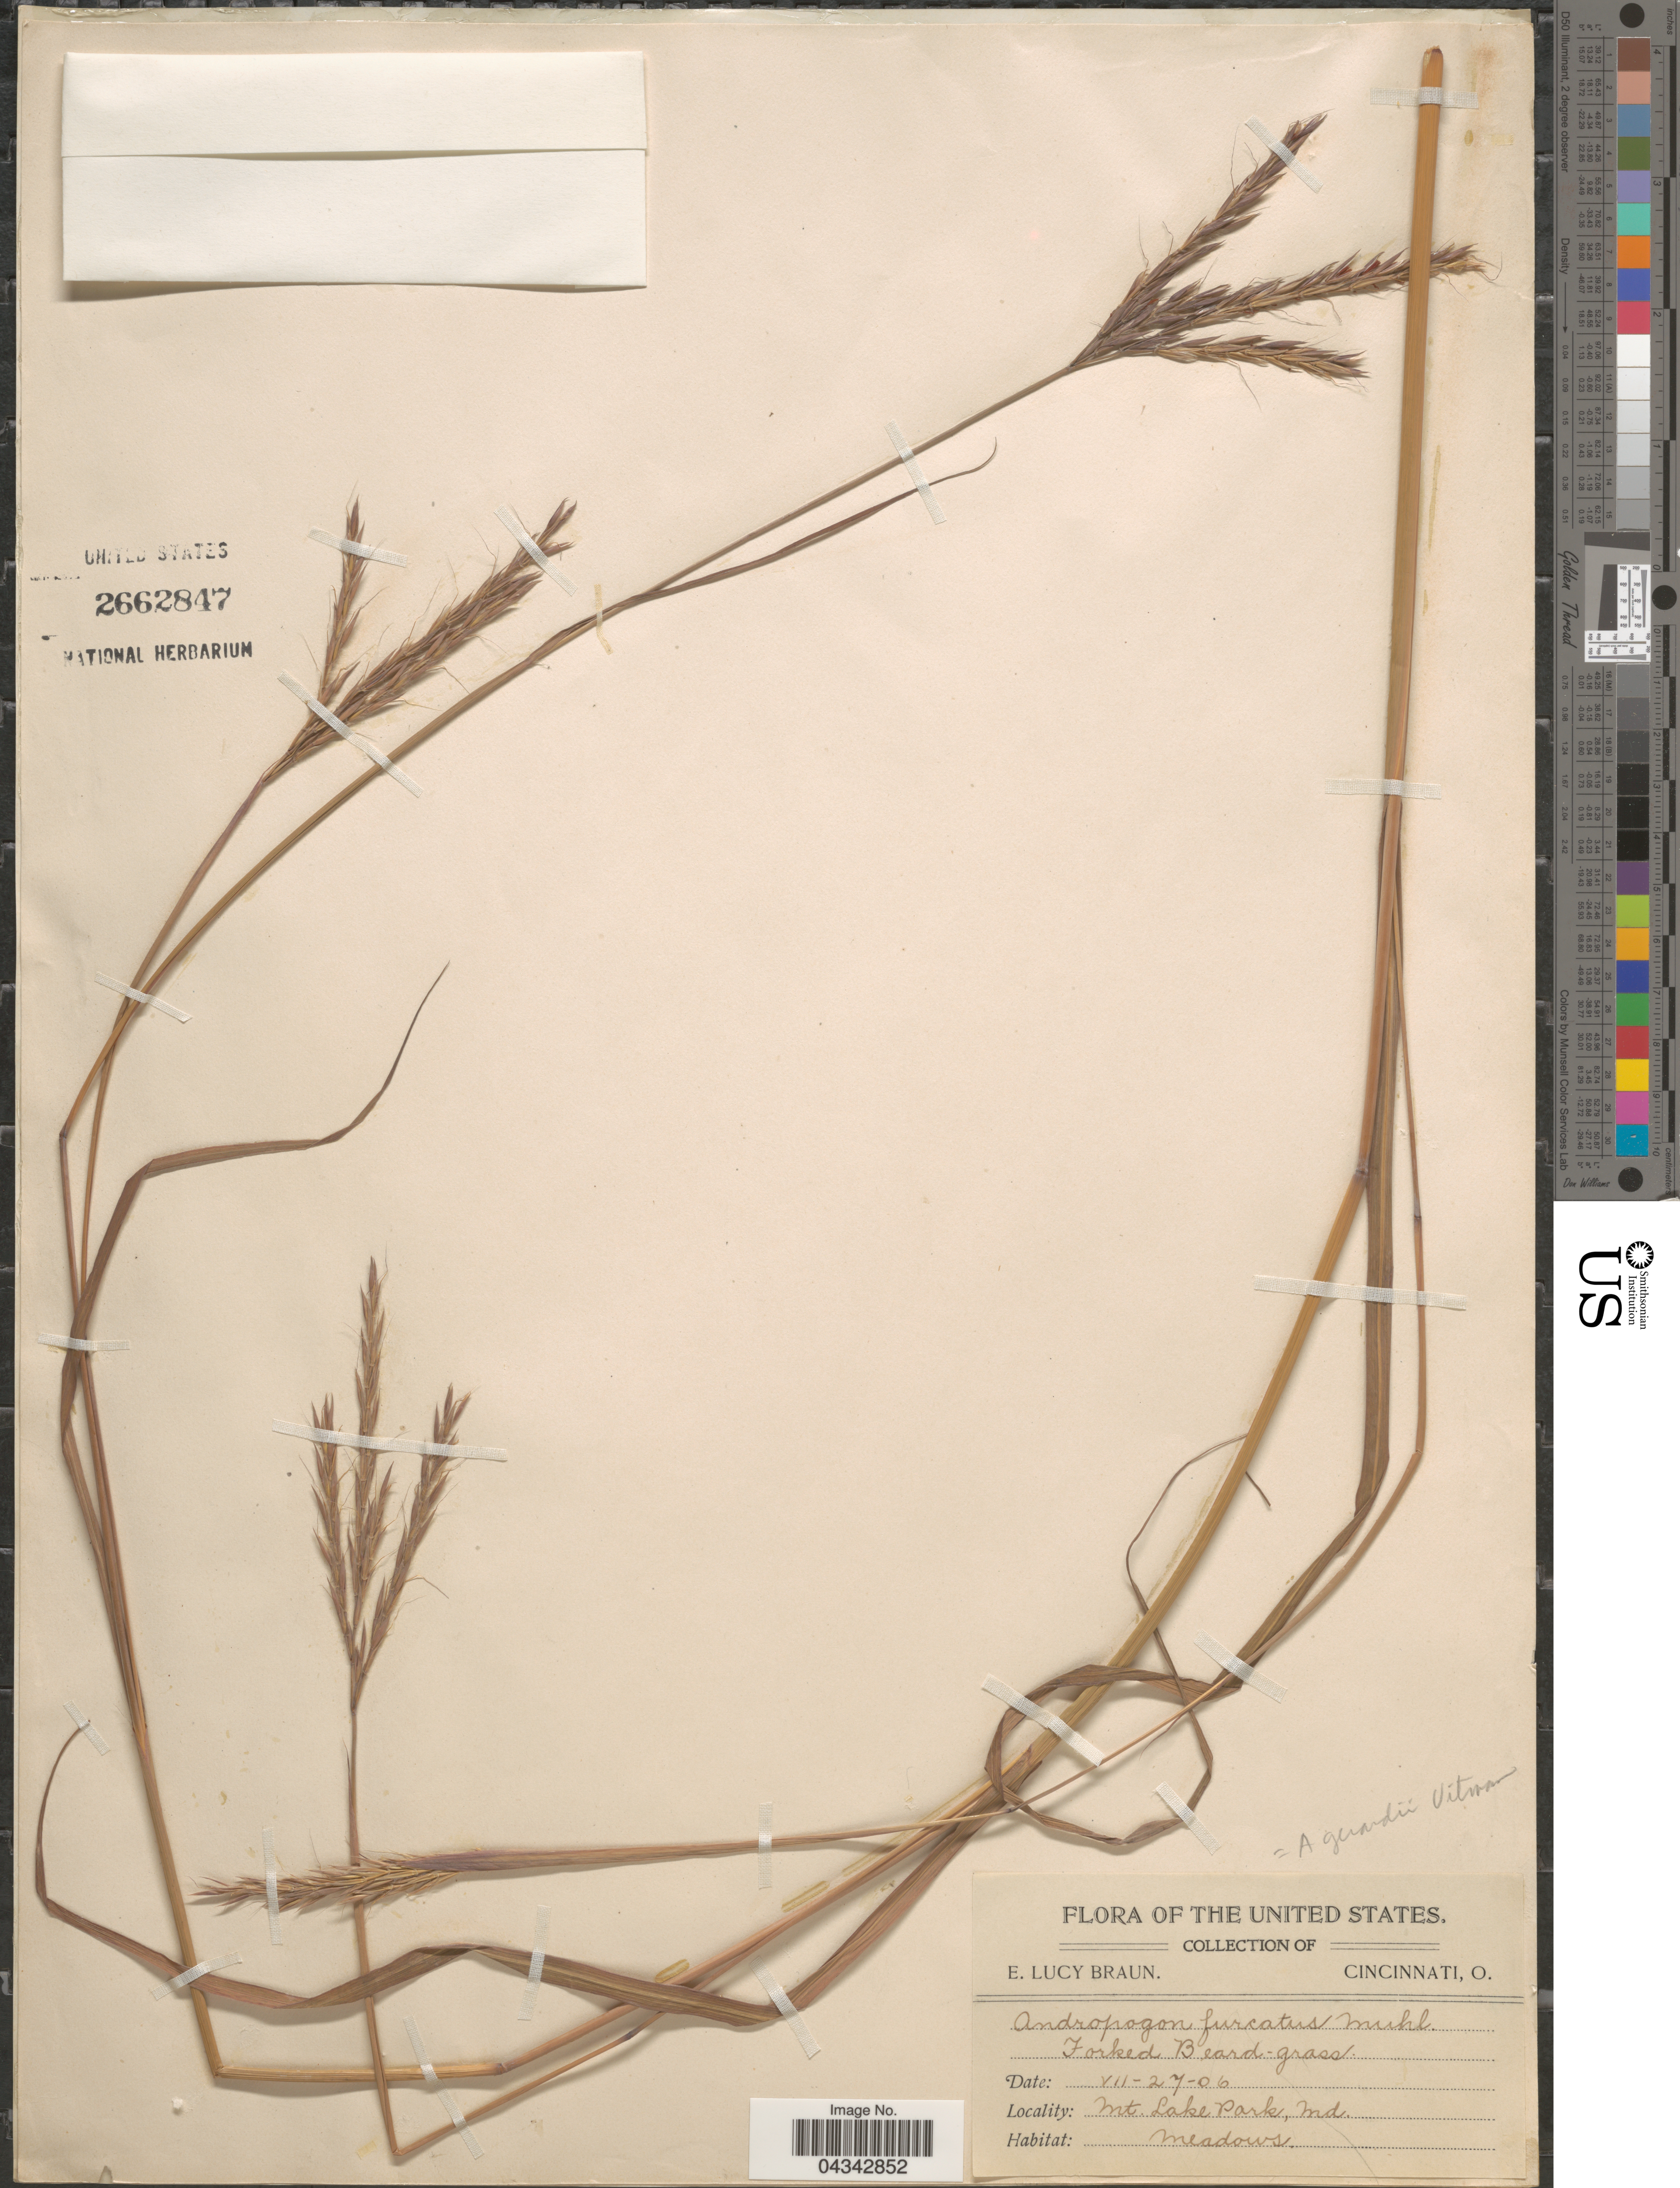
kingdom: Plantae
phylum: Tracheophyta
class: Liliopsida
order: Poales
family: Poaceae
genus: Andropogon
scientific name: Andropogon gerardii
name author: Vitman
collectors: E. L. Braun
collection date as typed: Transcribed d/m/y: 27/7/6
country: United States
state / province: Maryland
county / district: Garrett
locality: Mt. Lake Park.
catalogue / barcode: US 2662847